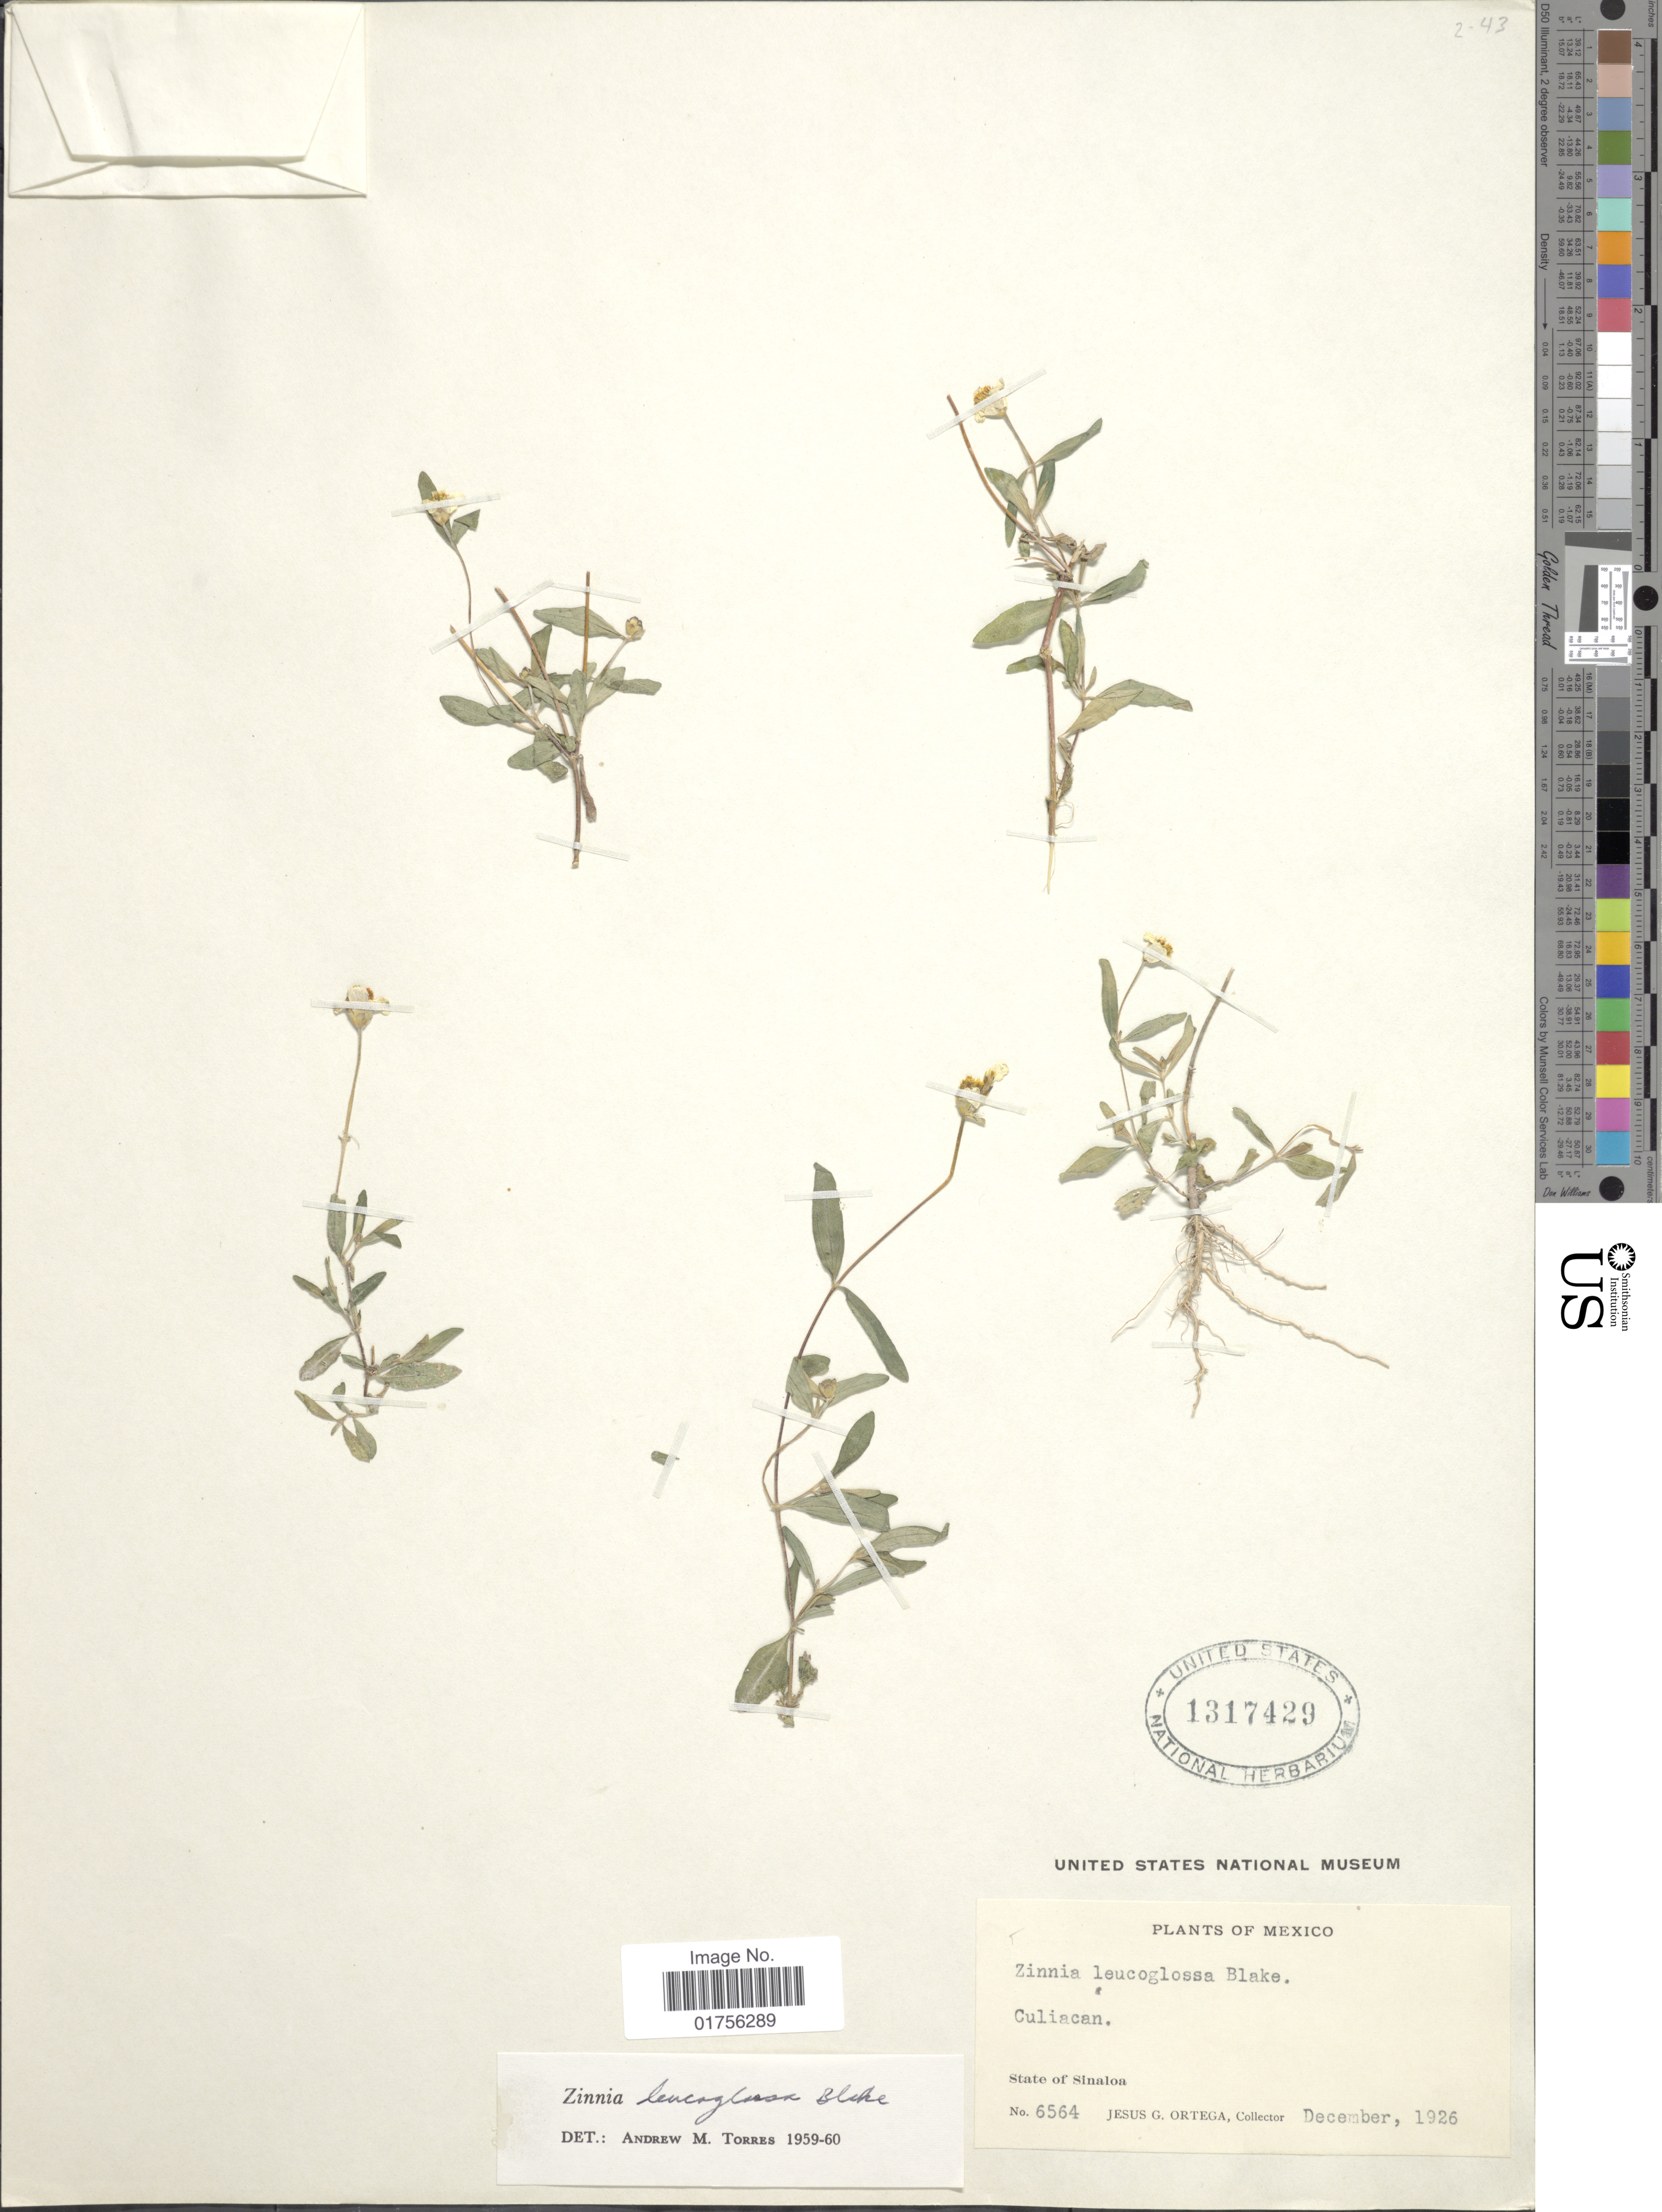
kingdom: Plantae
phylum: Tracheophyta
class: Magnoliopsida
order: Asterales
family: Asteraceae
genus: Zinnia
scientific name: Zinnia leucoglossa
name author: S.F. Blake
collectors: J. Ortega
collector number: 6564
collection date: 1926-12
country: Mexico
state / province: Sinaloa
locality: Culiacan, State of Sinaloa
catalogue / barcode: US 1317429